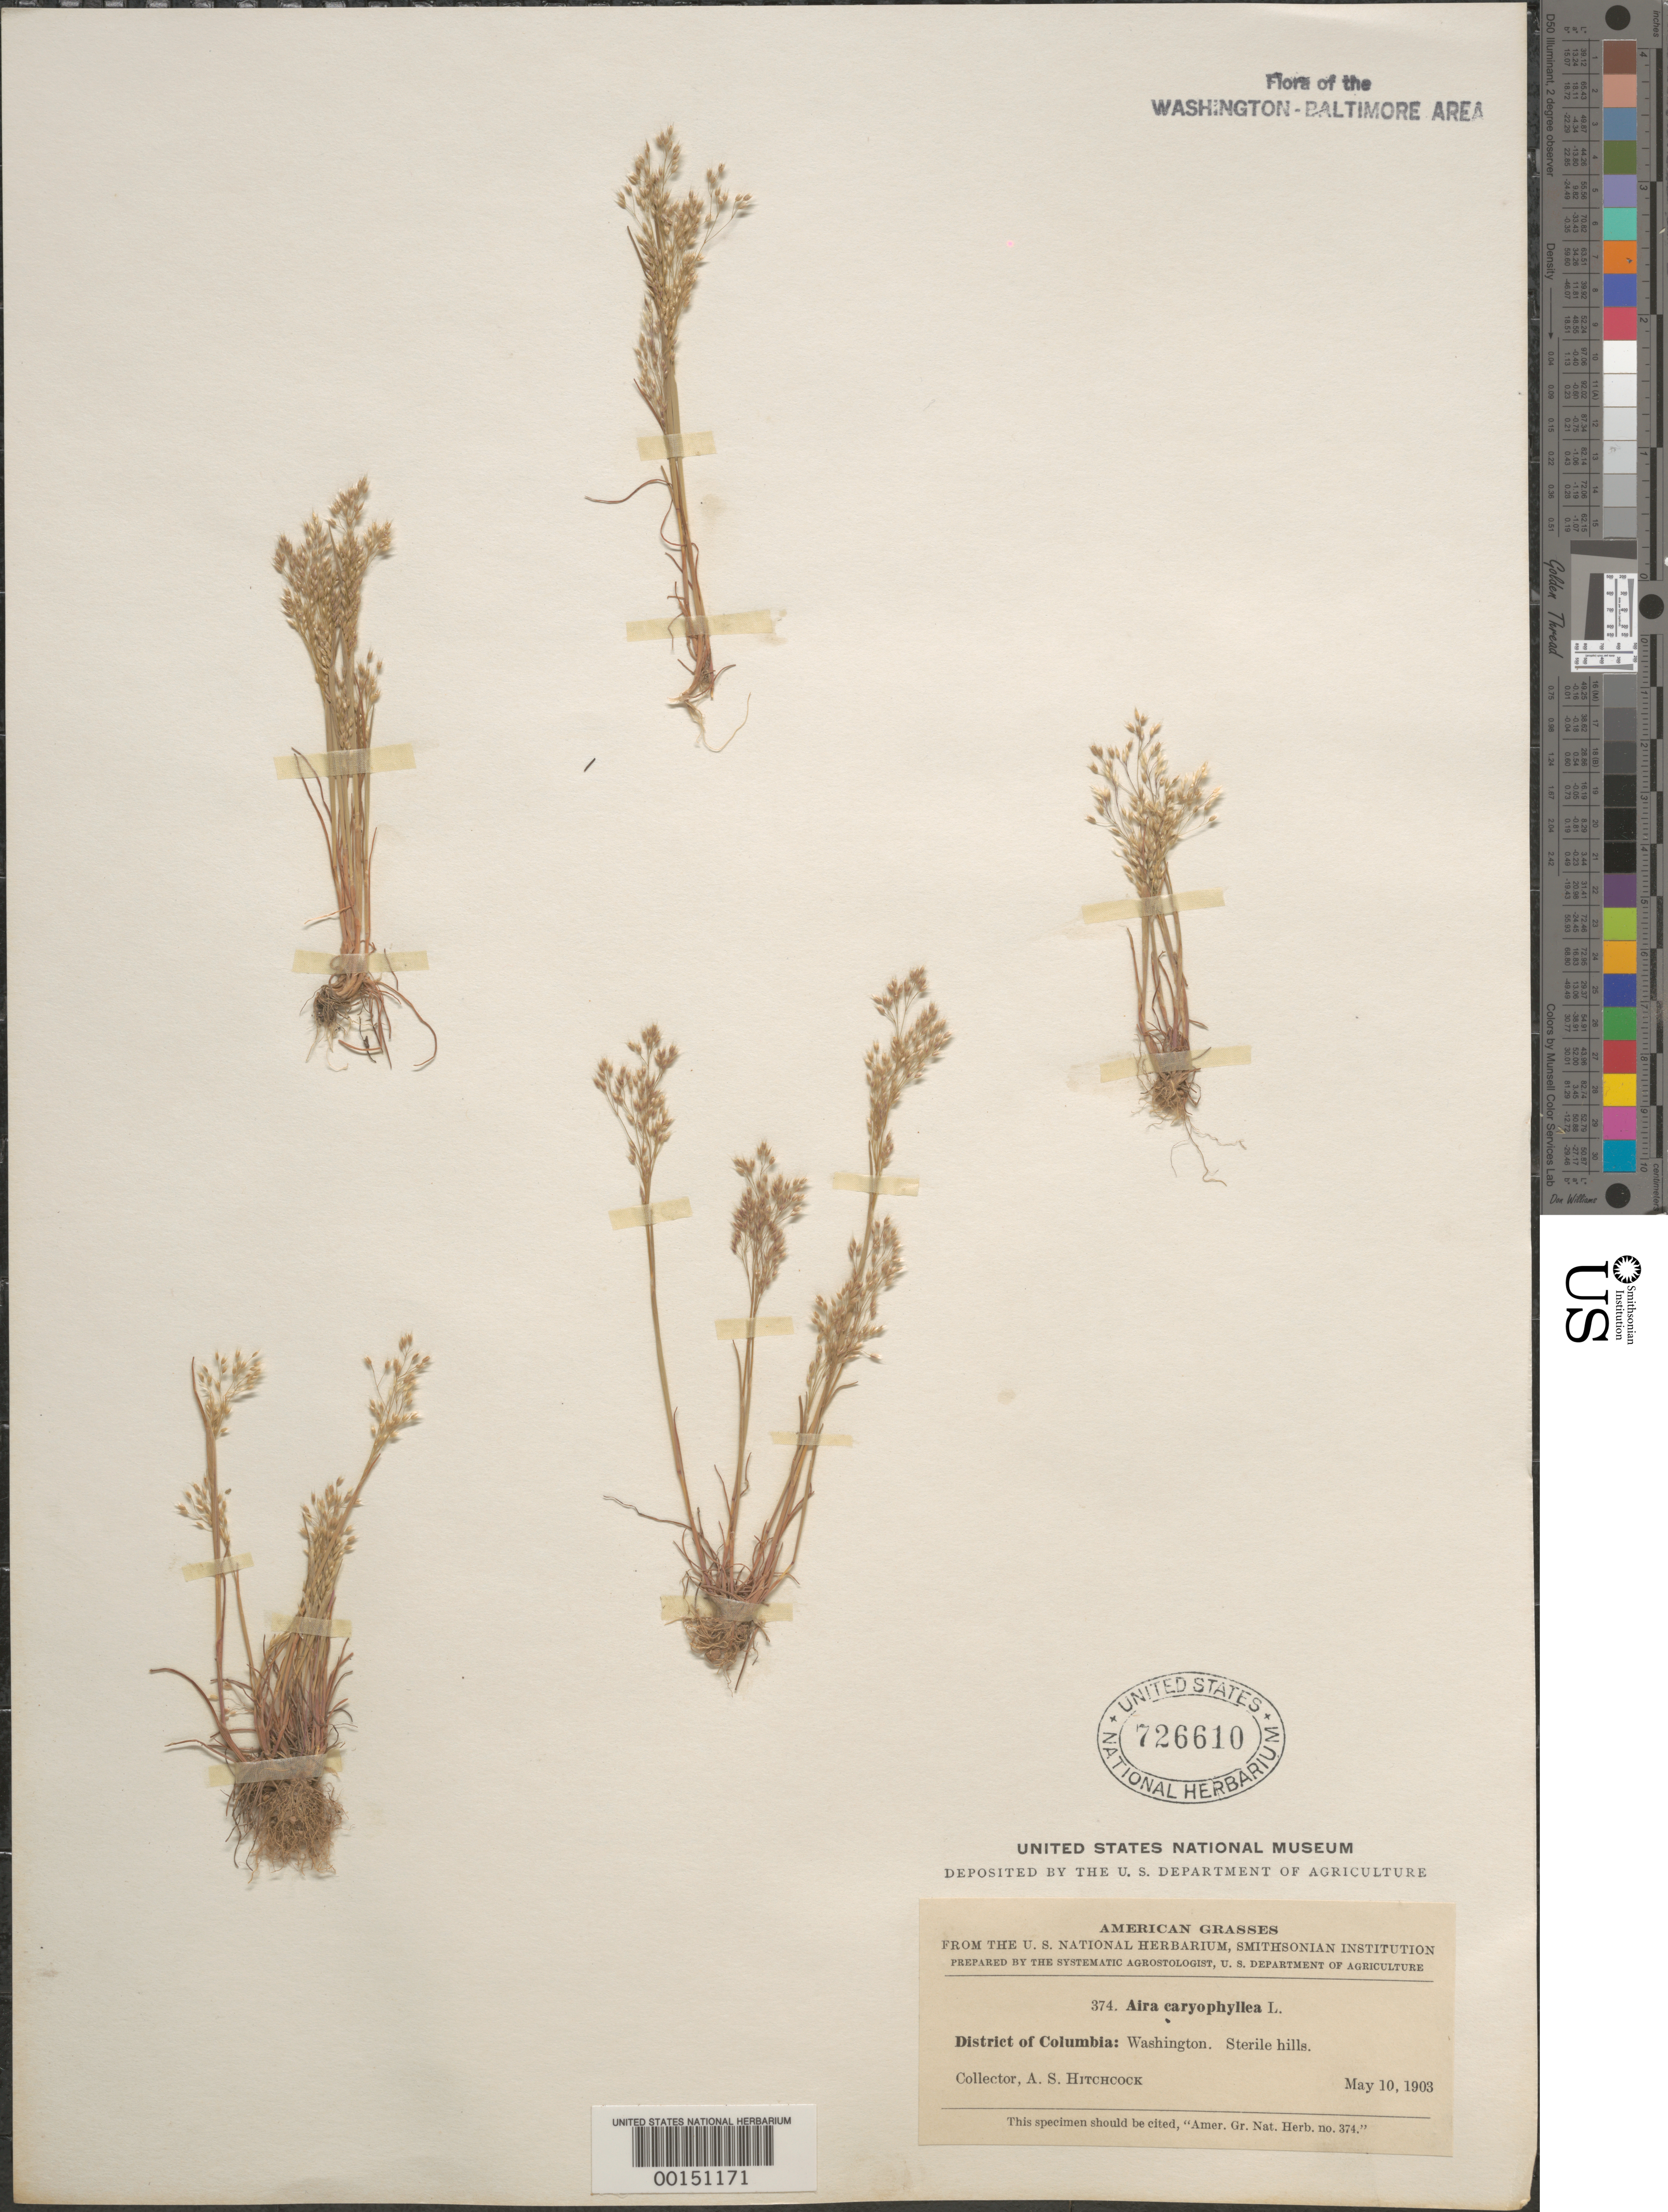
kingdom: Plantae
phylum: Tracheophyta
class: Liliopsida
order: Poales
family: Poaceae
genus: Aira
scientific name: Aira caryophyllea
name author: L.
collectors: A. S. Hitchcock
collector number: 374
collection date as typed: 10 May 1903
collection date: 1903-05-10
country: United States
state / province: District of Columbia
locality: Sterile Hills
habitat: Sterile hills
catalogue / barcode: US 726610